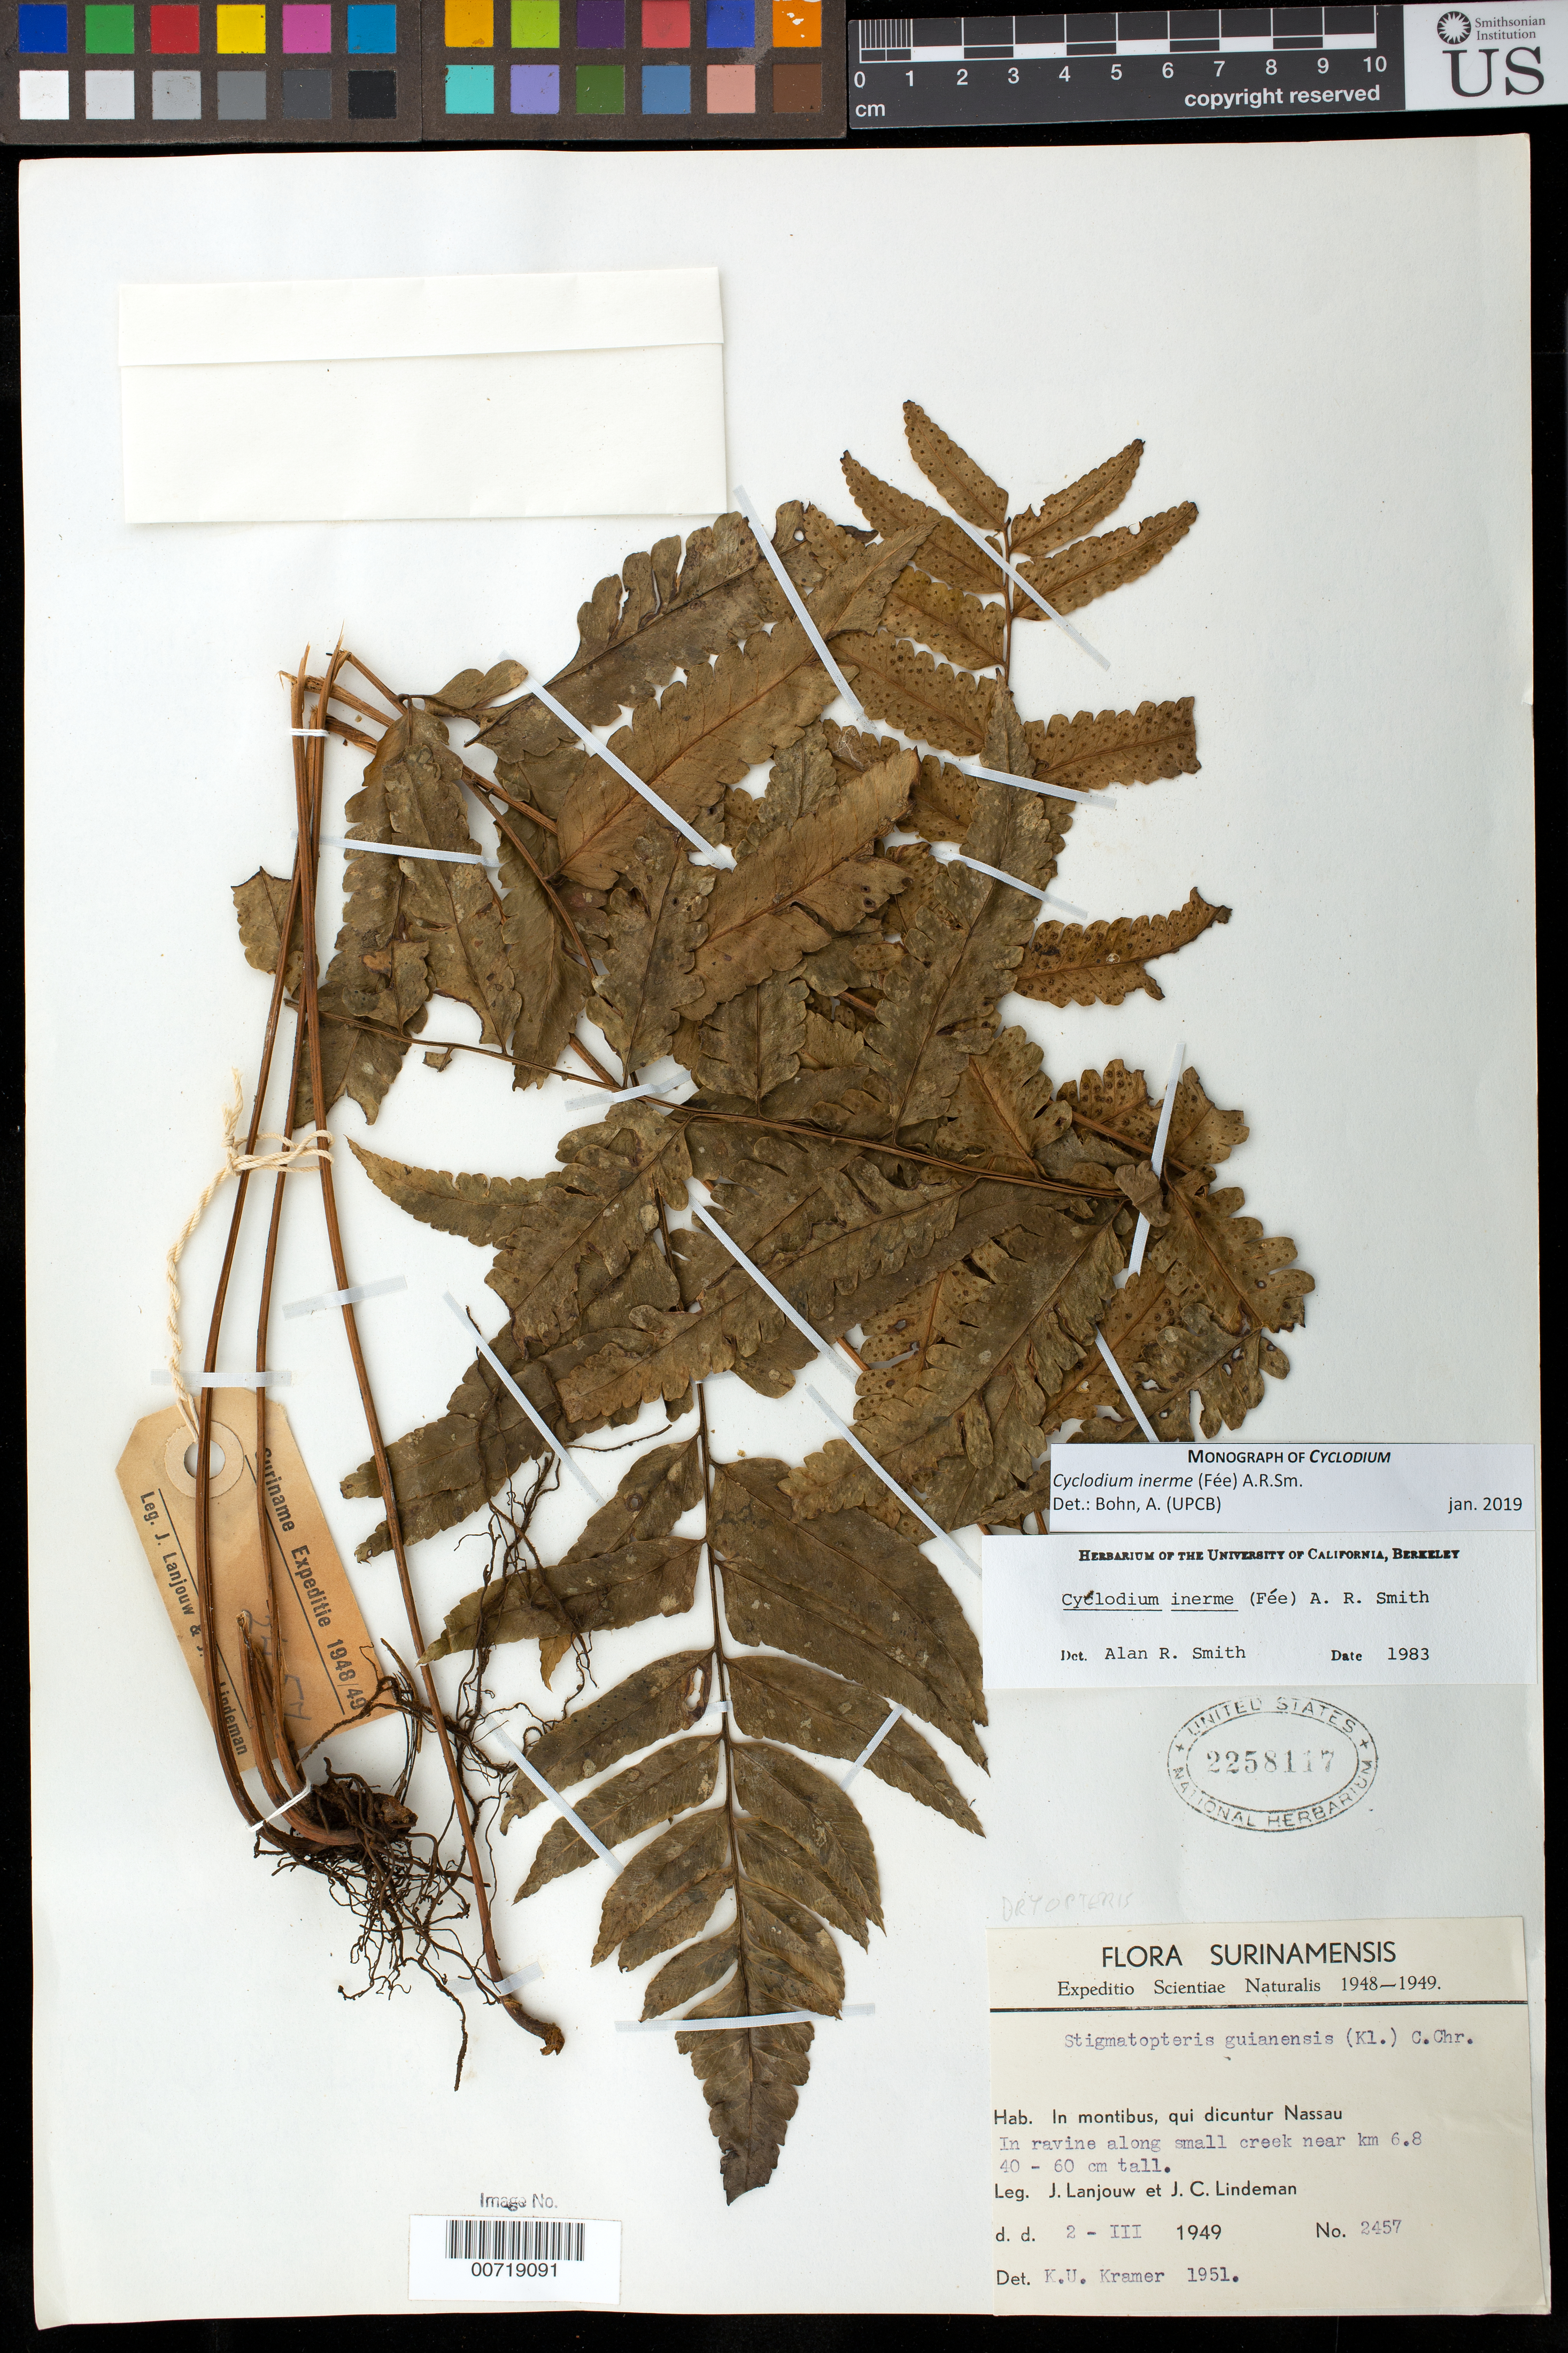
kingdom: Plantae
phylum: Tracheophyta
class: Polypodiopsida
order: Polypodiales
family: Dryopteridaceae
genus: Cyclodium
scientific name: Cyclodium inerme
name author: (Fée) A.R. Sm.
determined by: Smith, Alan R., (UC)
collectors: J. Lanjouw & J. C. Lindeman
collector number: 2457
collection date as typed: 2-Mar-49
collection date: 1949-03-02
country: Suriname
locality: Nassau Mts., near km 6.8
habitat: Ravine along small creek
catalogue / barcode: US 2258117